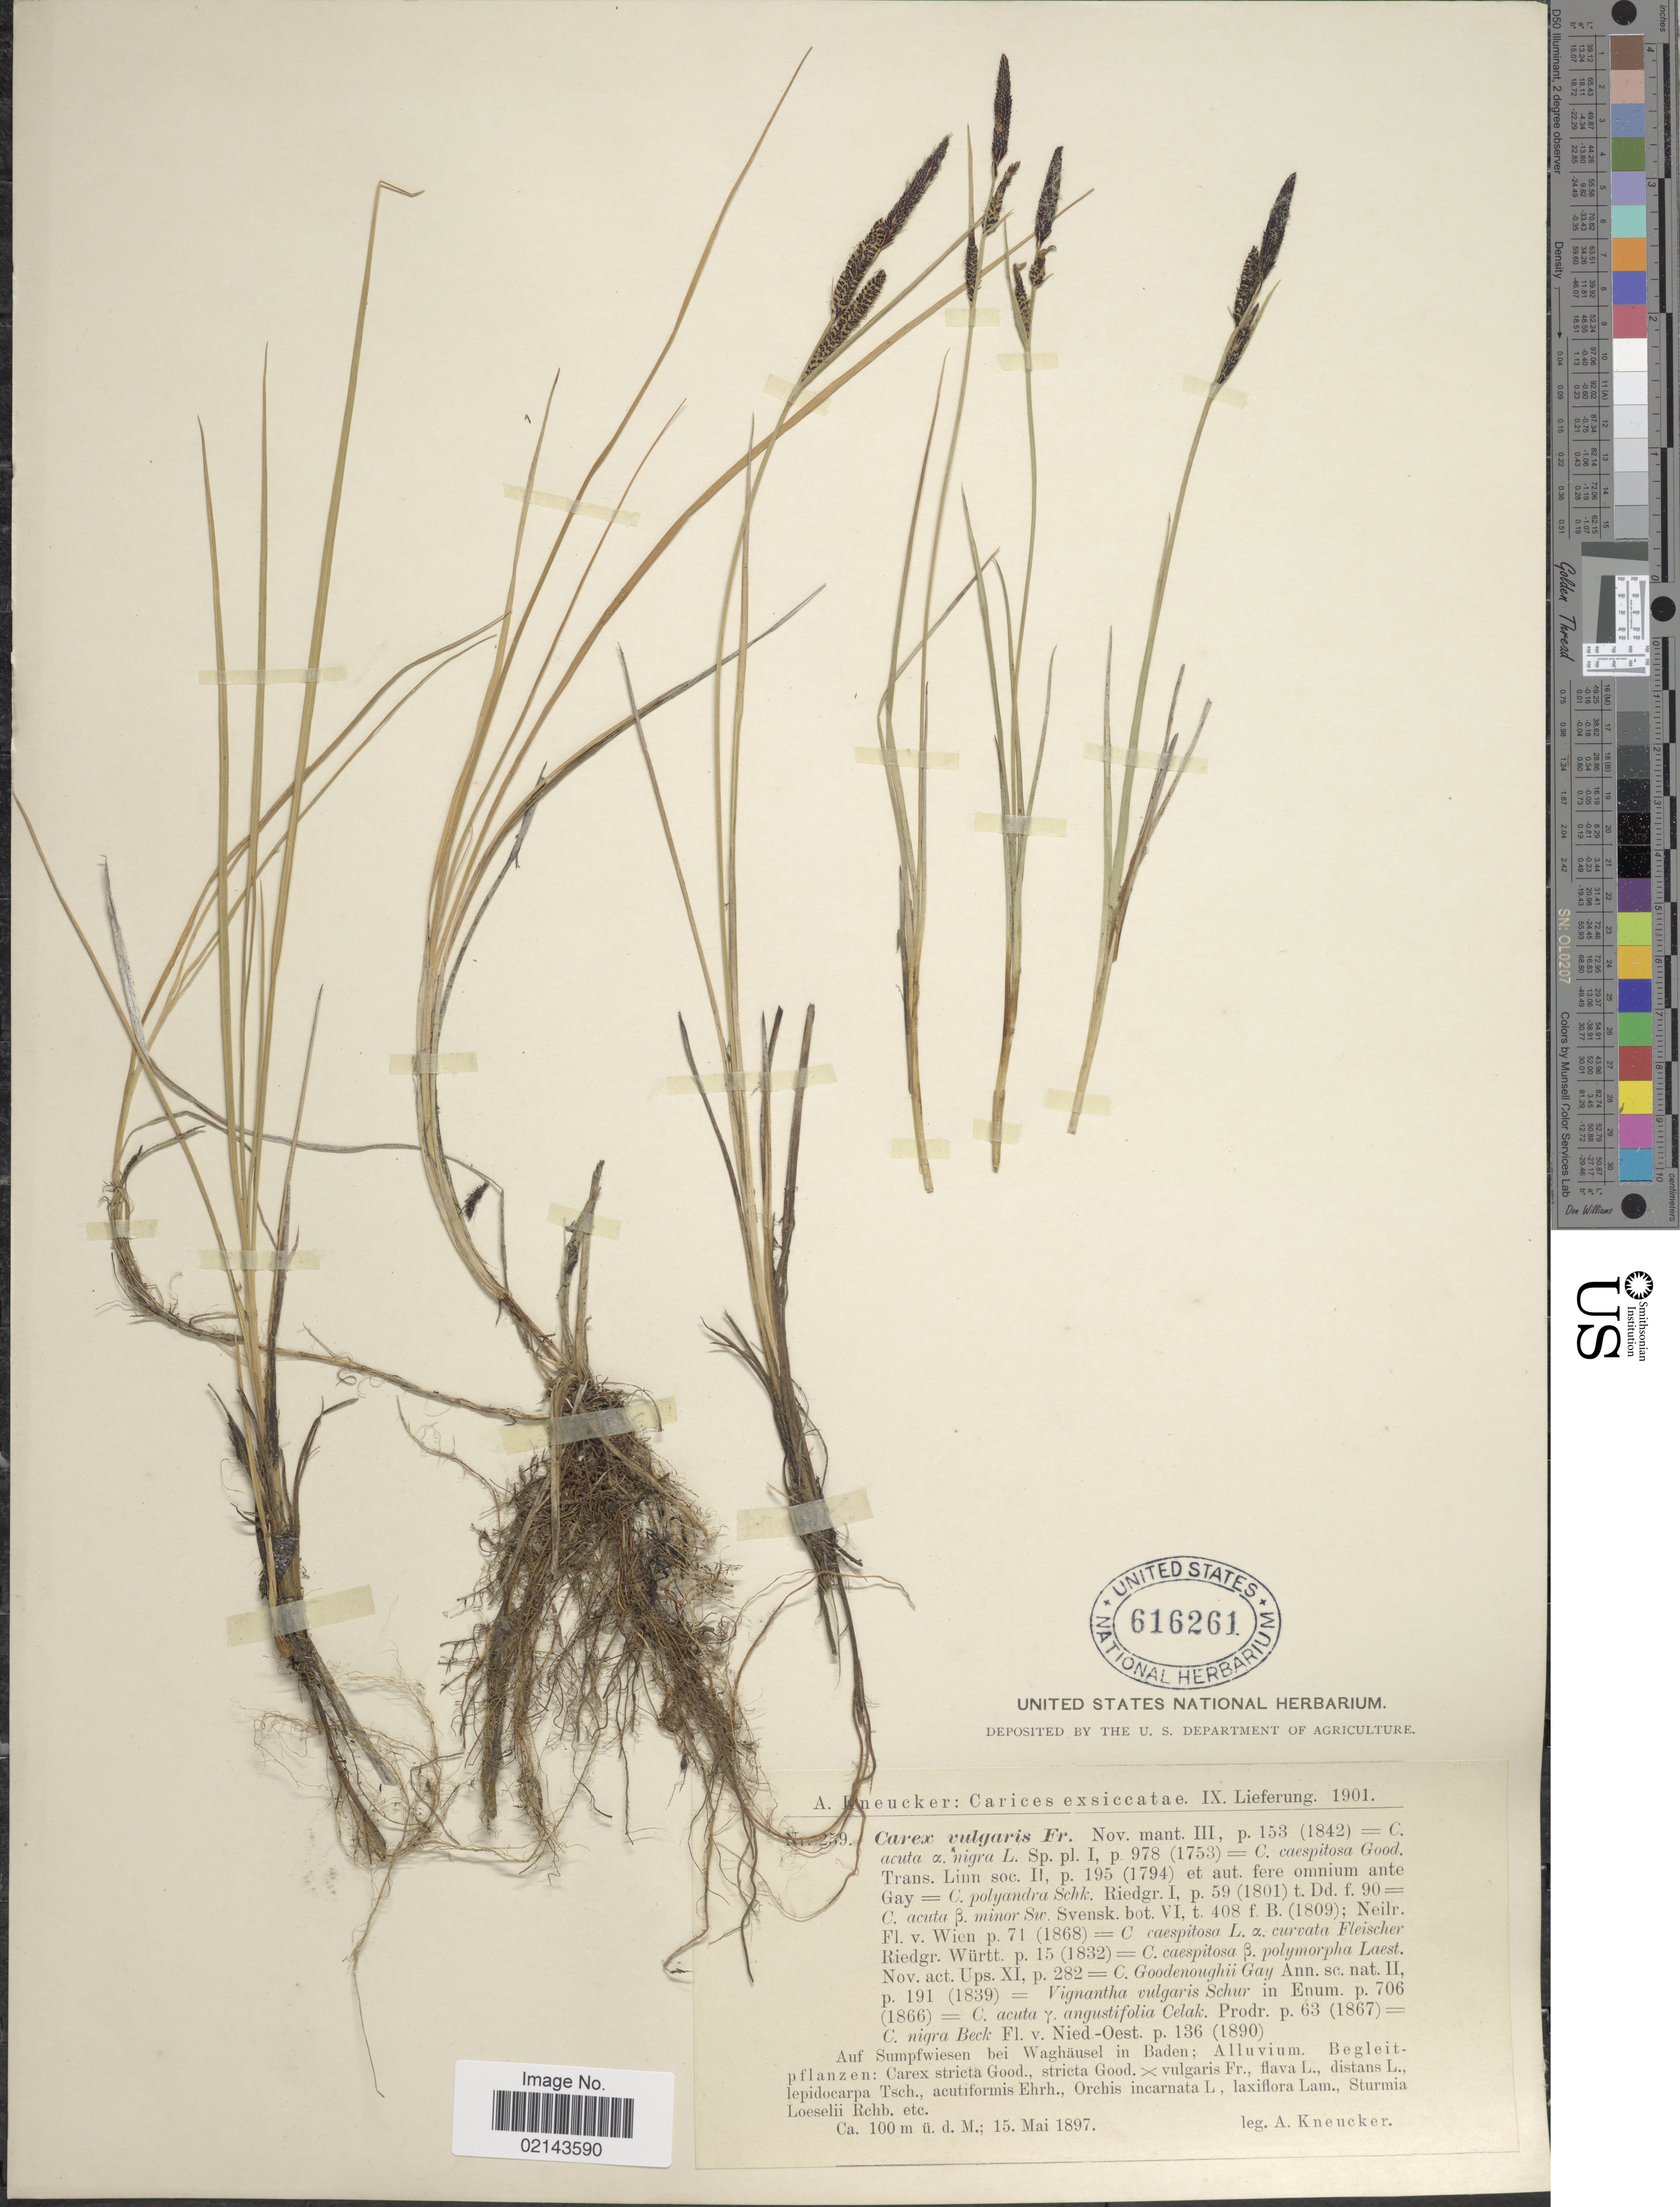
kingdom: Plantae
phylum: Tracheophyta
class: Liliopsida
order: Poales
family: Cyperaceae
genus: Carex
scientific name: Carex nigra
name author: (L.) Reichard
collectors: A. Kneucker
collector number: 259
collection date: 1897-05-15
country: Germany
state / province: Baden-Württemberg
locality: Auf Sumpfwiesen bei Waghäusel in Baden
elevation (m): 100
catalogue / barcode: US 616261